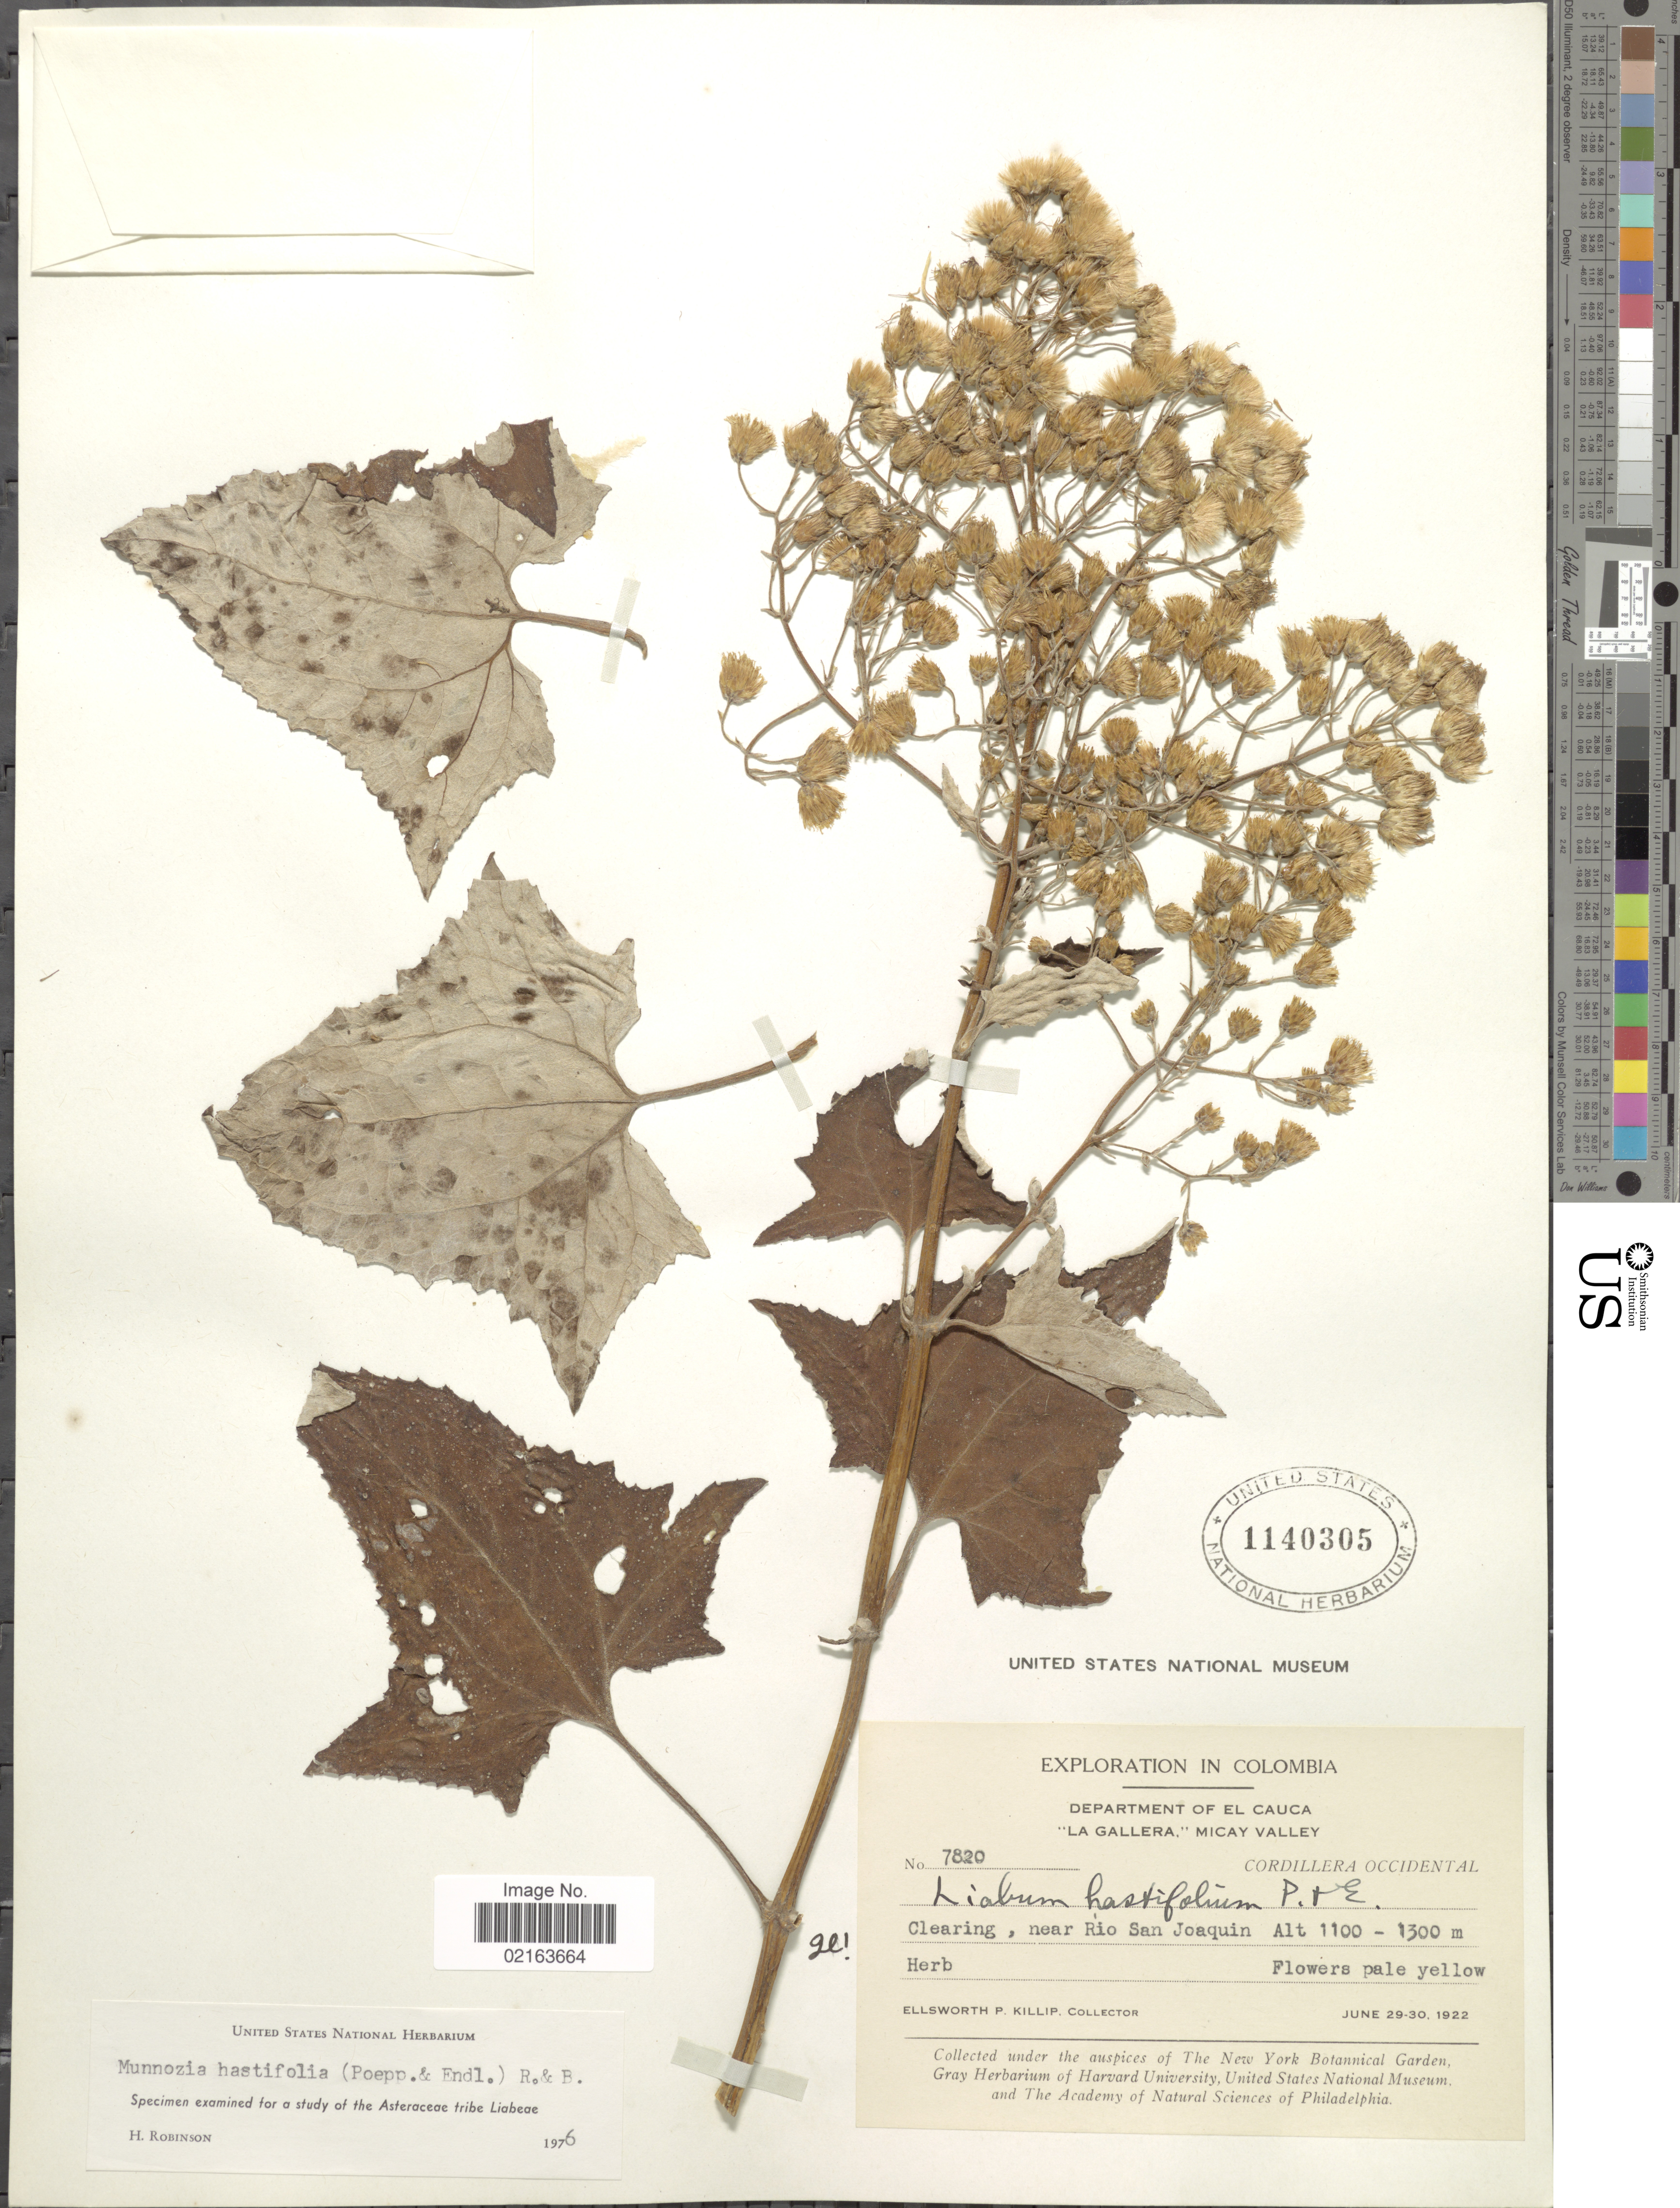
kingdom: Plantae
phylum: Tracheophyta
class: Magnoliopsida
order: Asterales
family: Asteraceae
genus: Munnozia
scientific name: Munnozia hastifolia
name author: (Poepp.) H. Rob. & Brettell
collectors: E. P. Killip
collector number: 7820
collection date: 1922-06-29/1922-06-30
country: Colombia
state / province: Cauca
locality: Department of El Cauca. "La Gallera", Micay Valley. Cordillera Occidental. Clearing, near Rio San Joaquin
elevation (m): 1100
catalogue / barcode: US 1140305